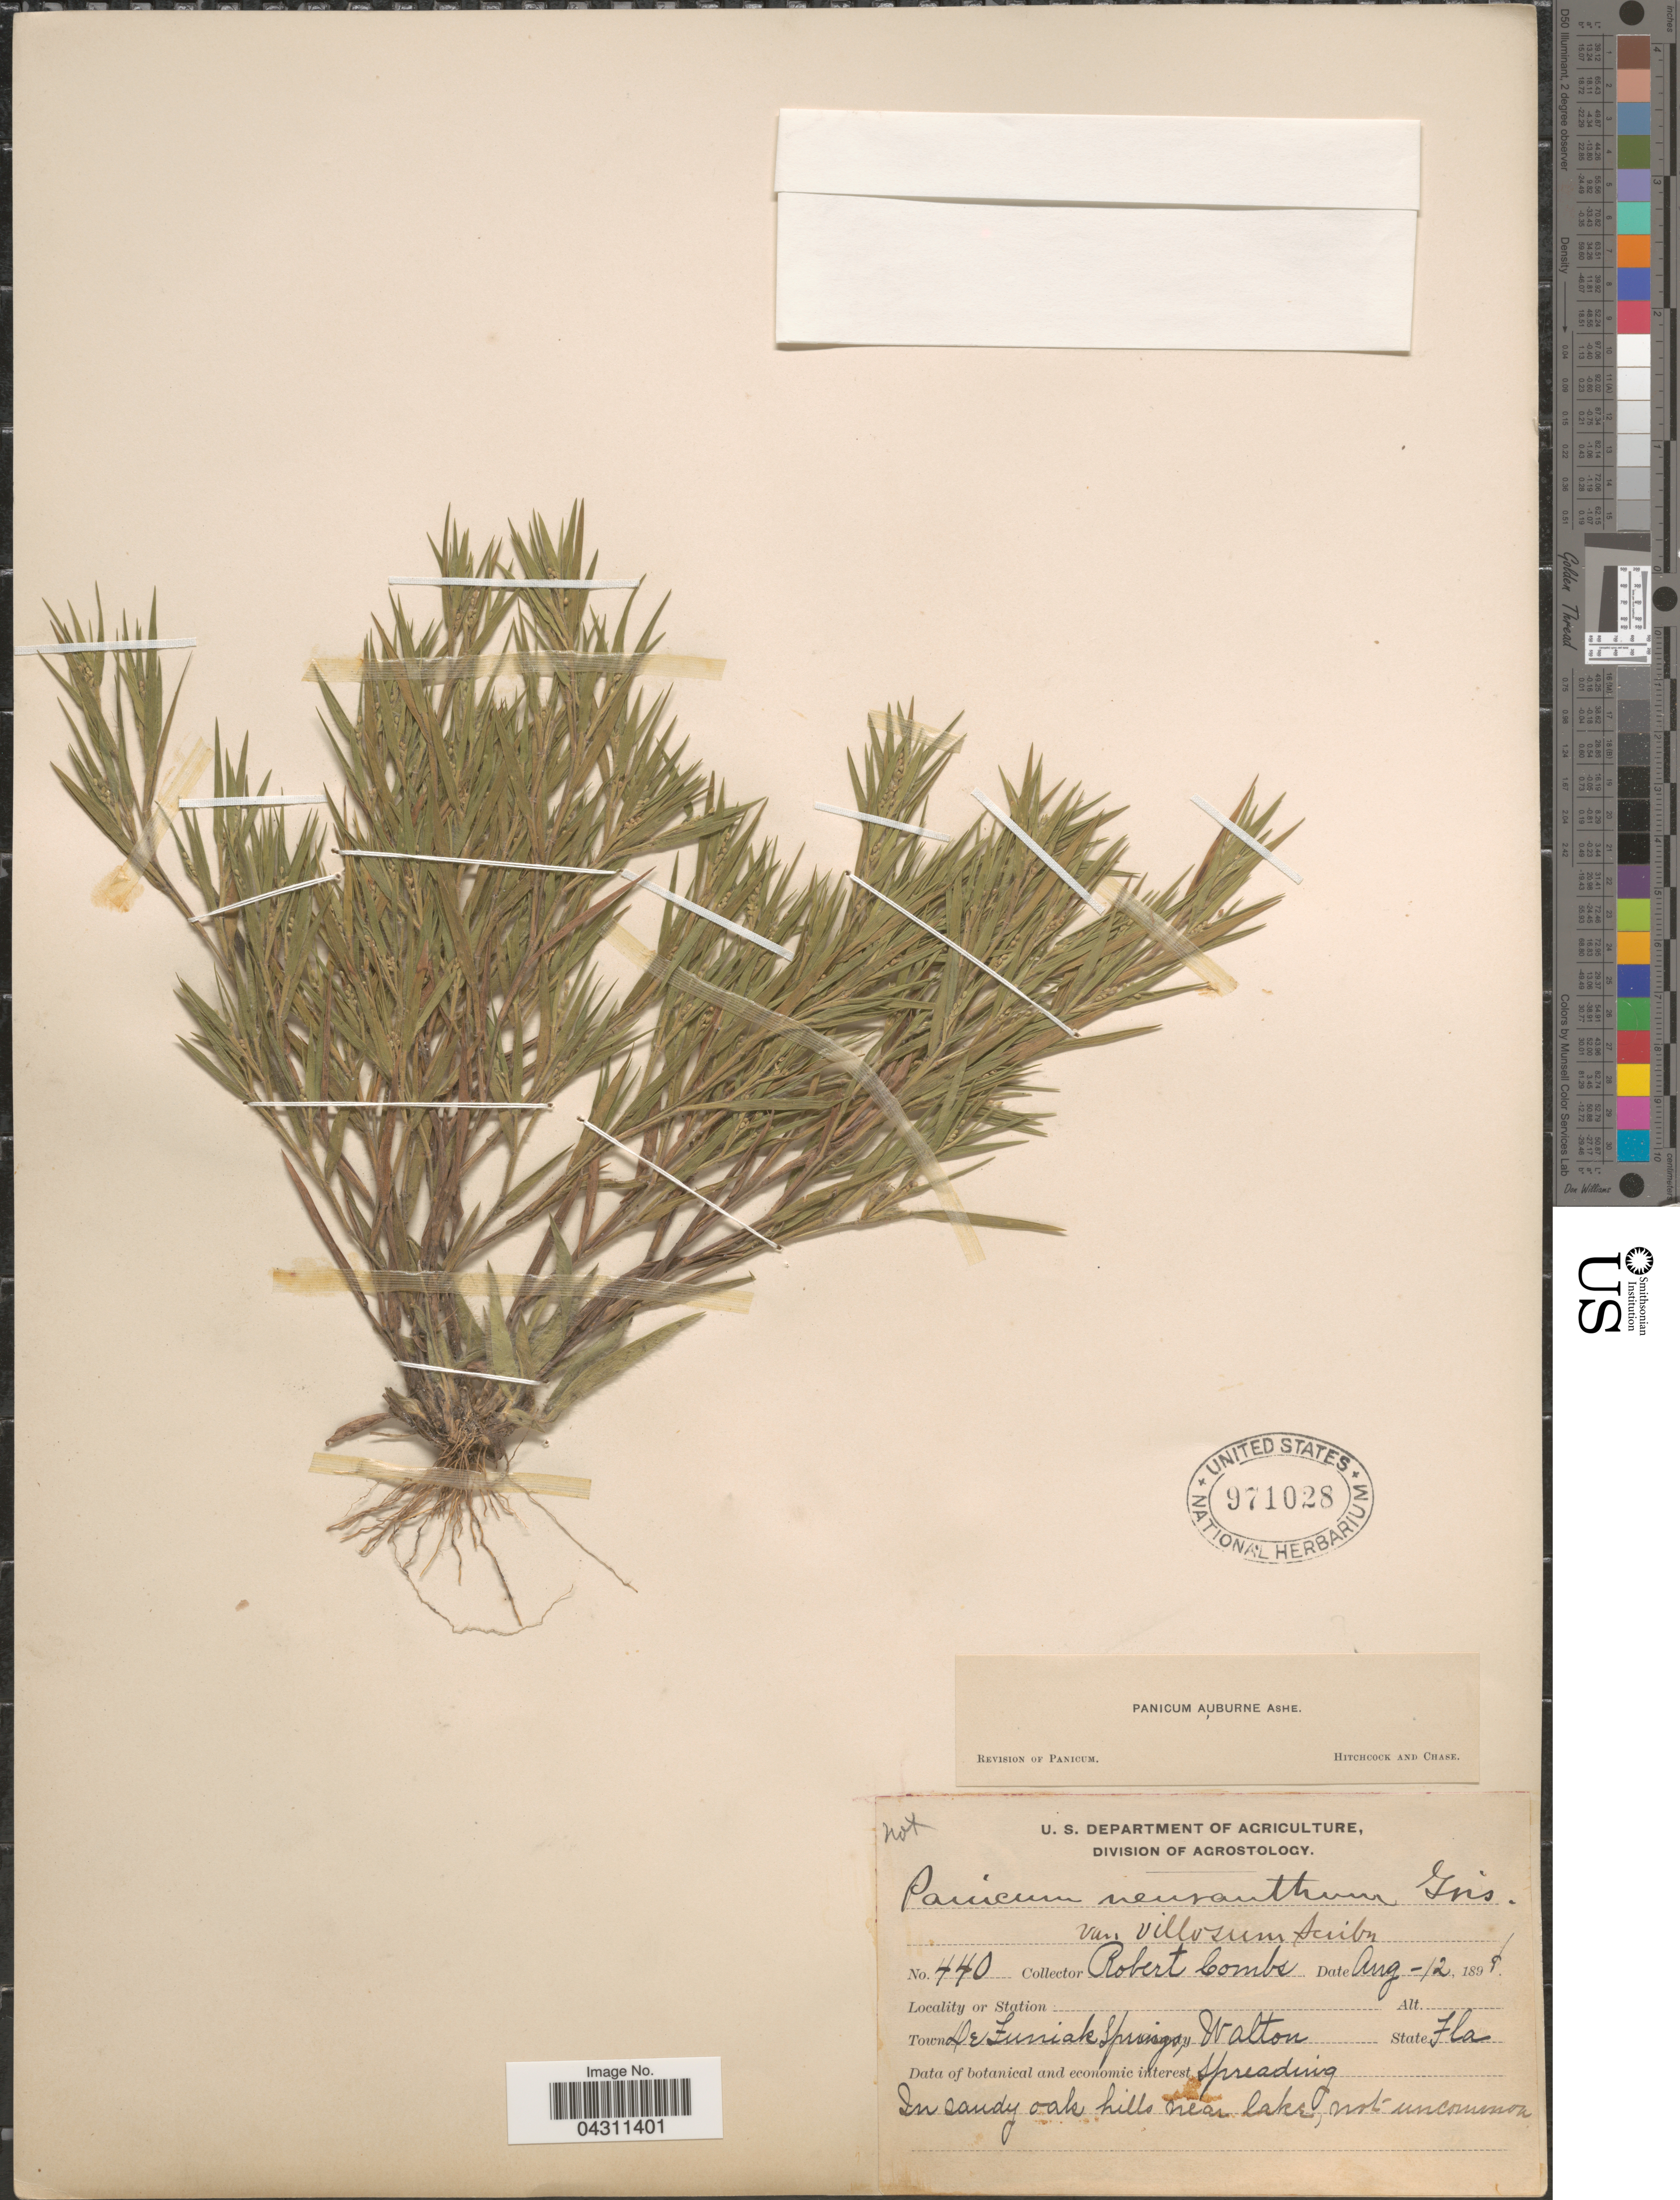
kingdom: Plantae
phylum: Tracheophyta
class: Liliopsida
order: Poales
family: Poaceae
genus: Dichanthelium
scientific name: Dichanthelium sphaerocarpon var. sphaerocarpon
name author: (Elliott) Gould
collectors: R. Combs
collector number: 440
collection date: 1898-08-12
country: United States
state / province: Florida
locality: De Funiak Springs. County Walton. In sandy oak hills near lake, not uncommon.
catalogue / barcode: US 971028